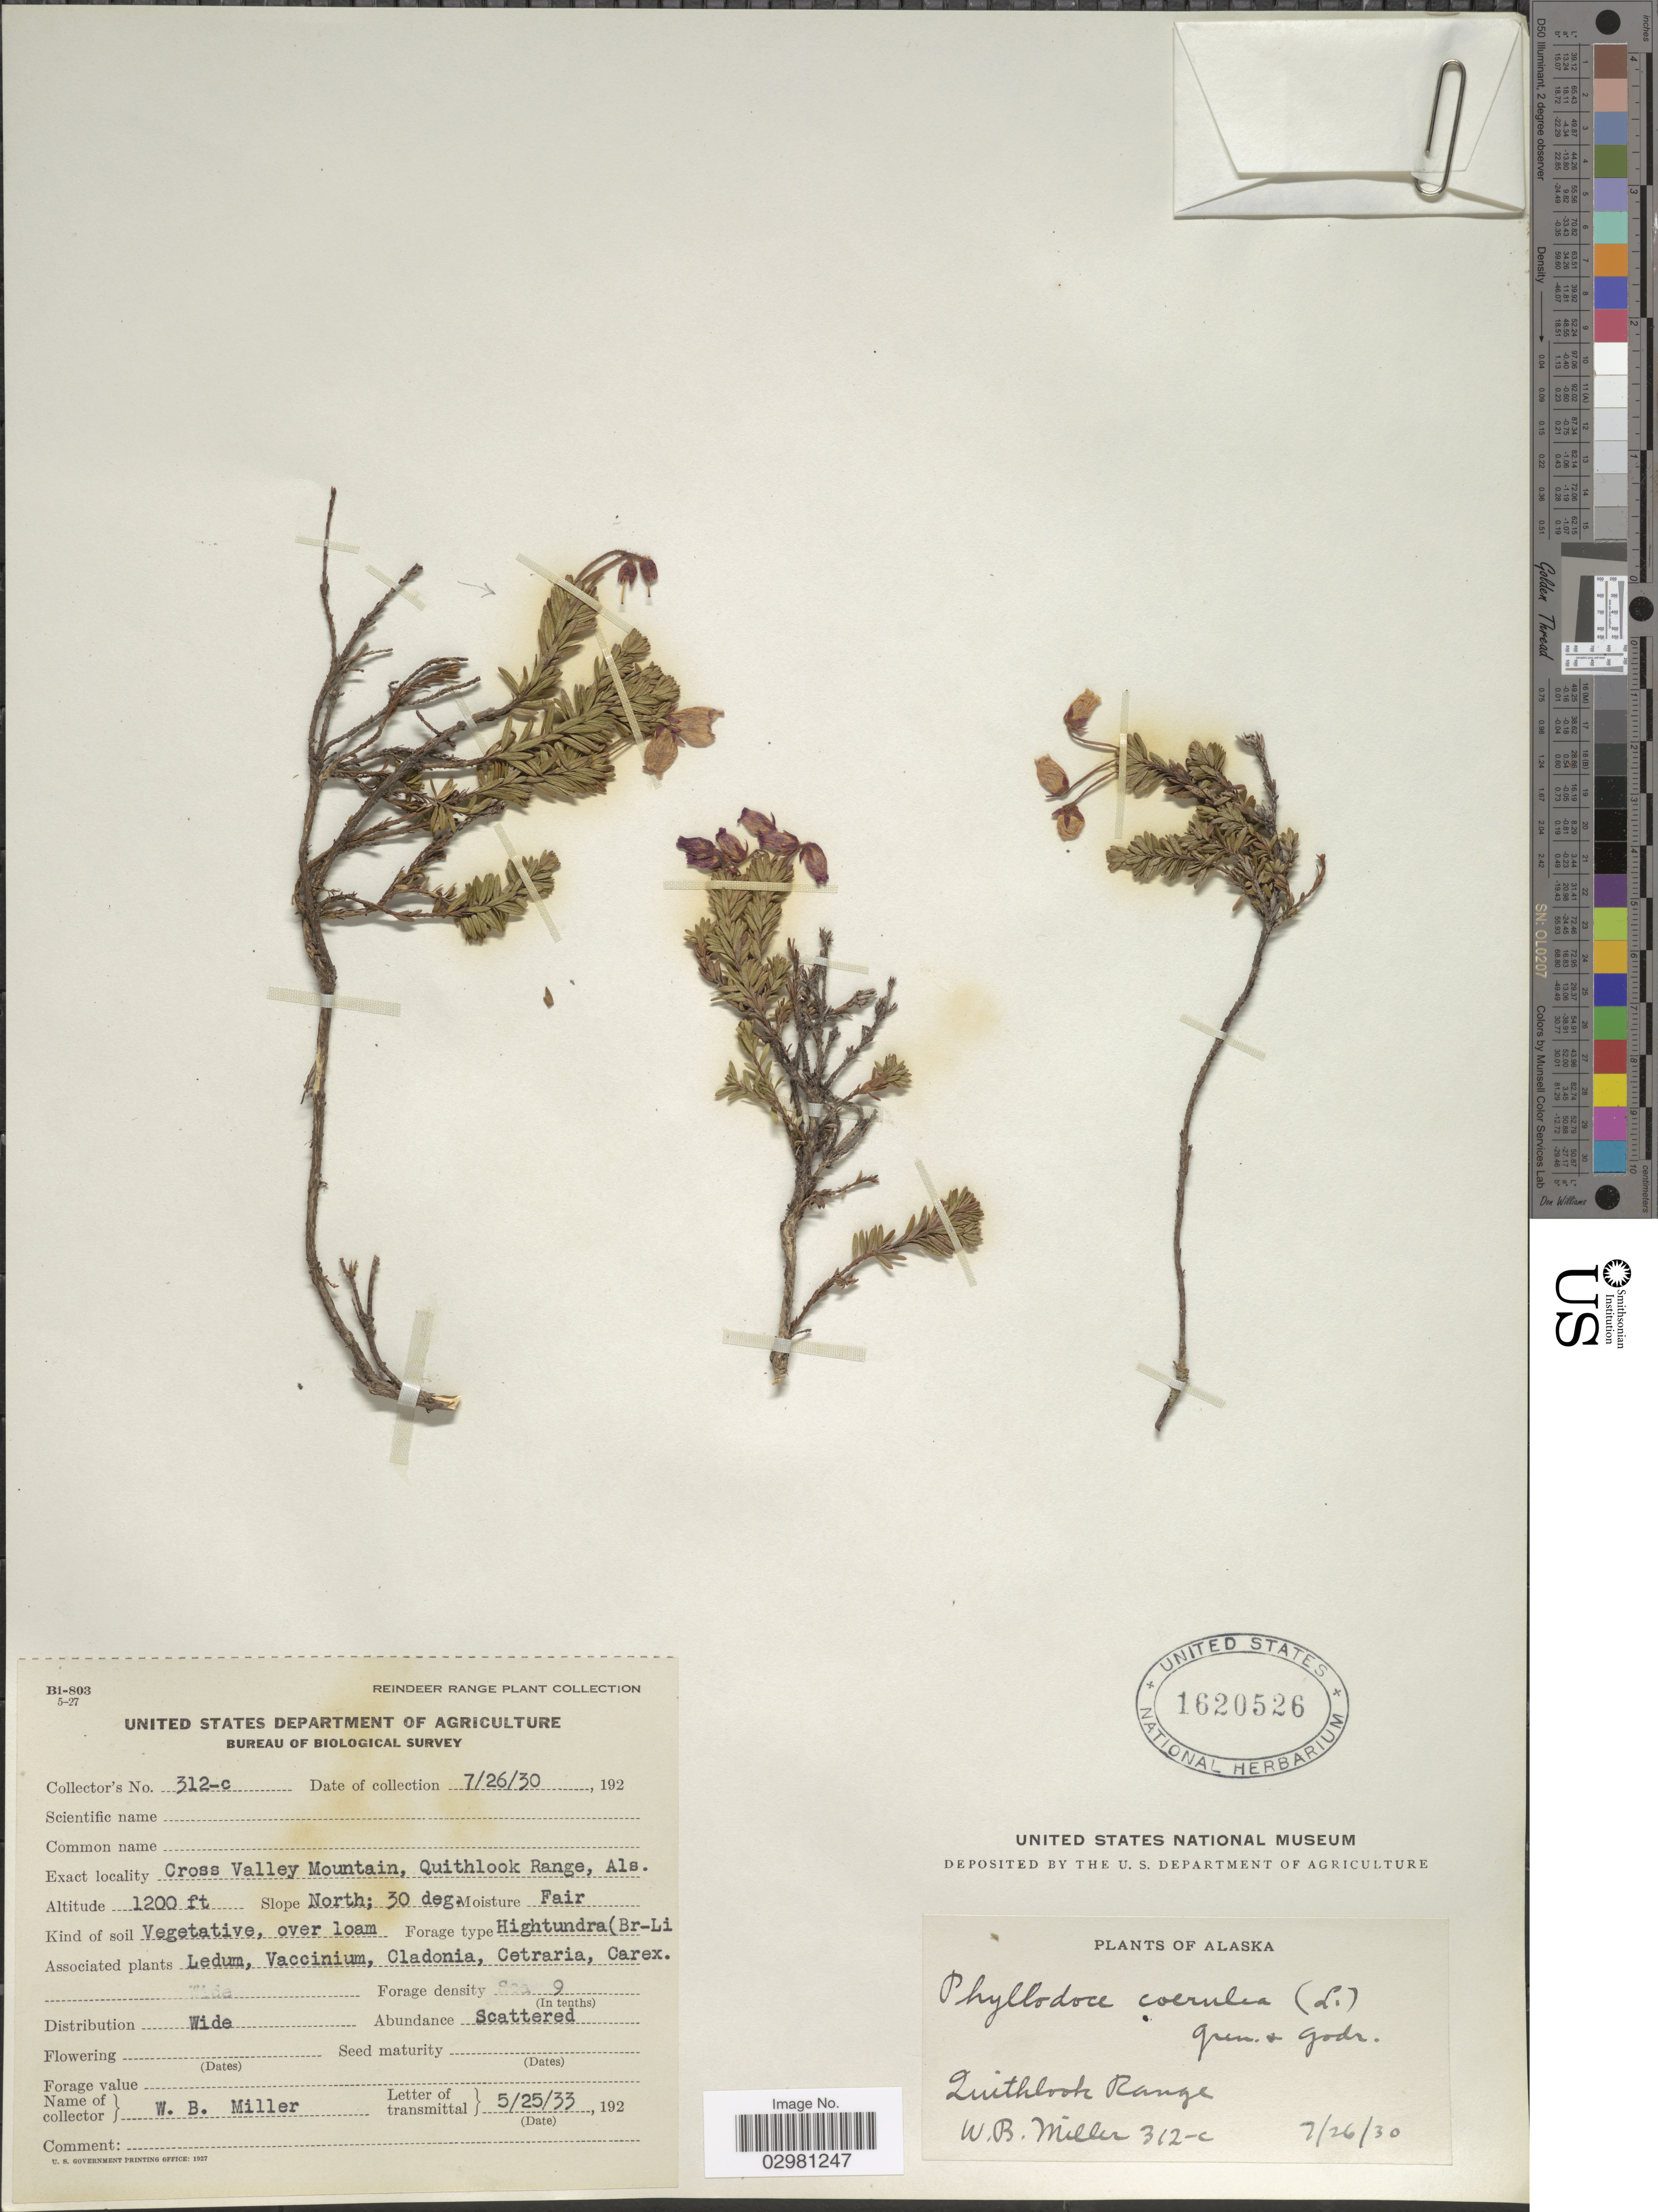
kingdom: Plantae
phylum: Tracheophyta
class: Magnoliopsida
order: Ericales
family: Ericaceae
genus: Phyllodoce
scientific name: Phyllodoce caerulea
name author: (L.) Bab.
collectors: W. Miller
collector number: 312-c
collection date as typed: Transcribed d/m/y: 26/7/30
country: United States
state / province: Alaska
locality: Cross Valley Mountain, Quithlook Range.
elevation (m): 366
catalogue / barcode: US 1620526